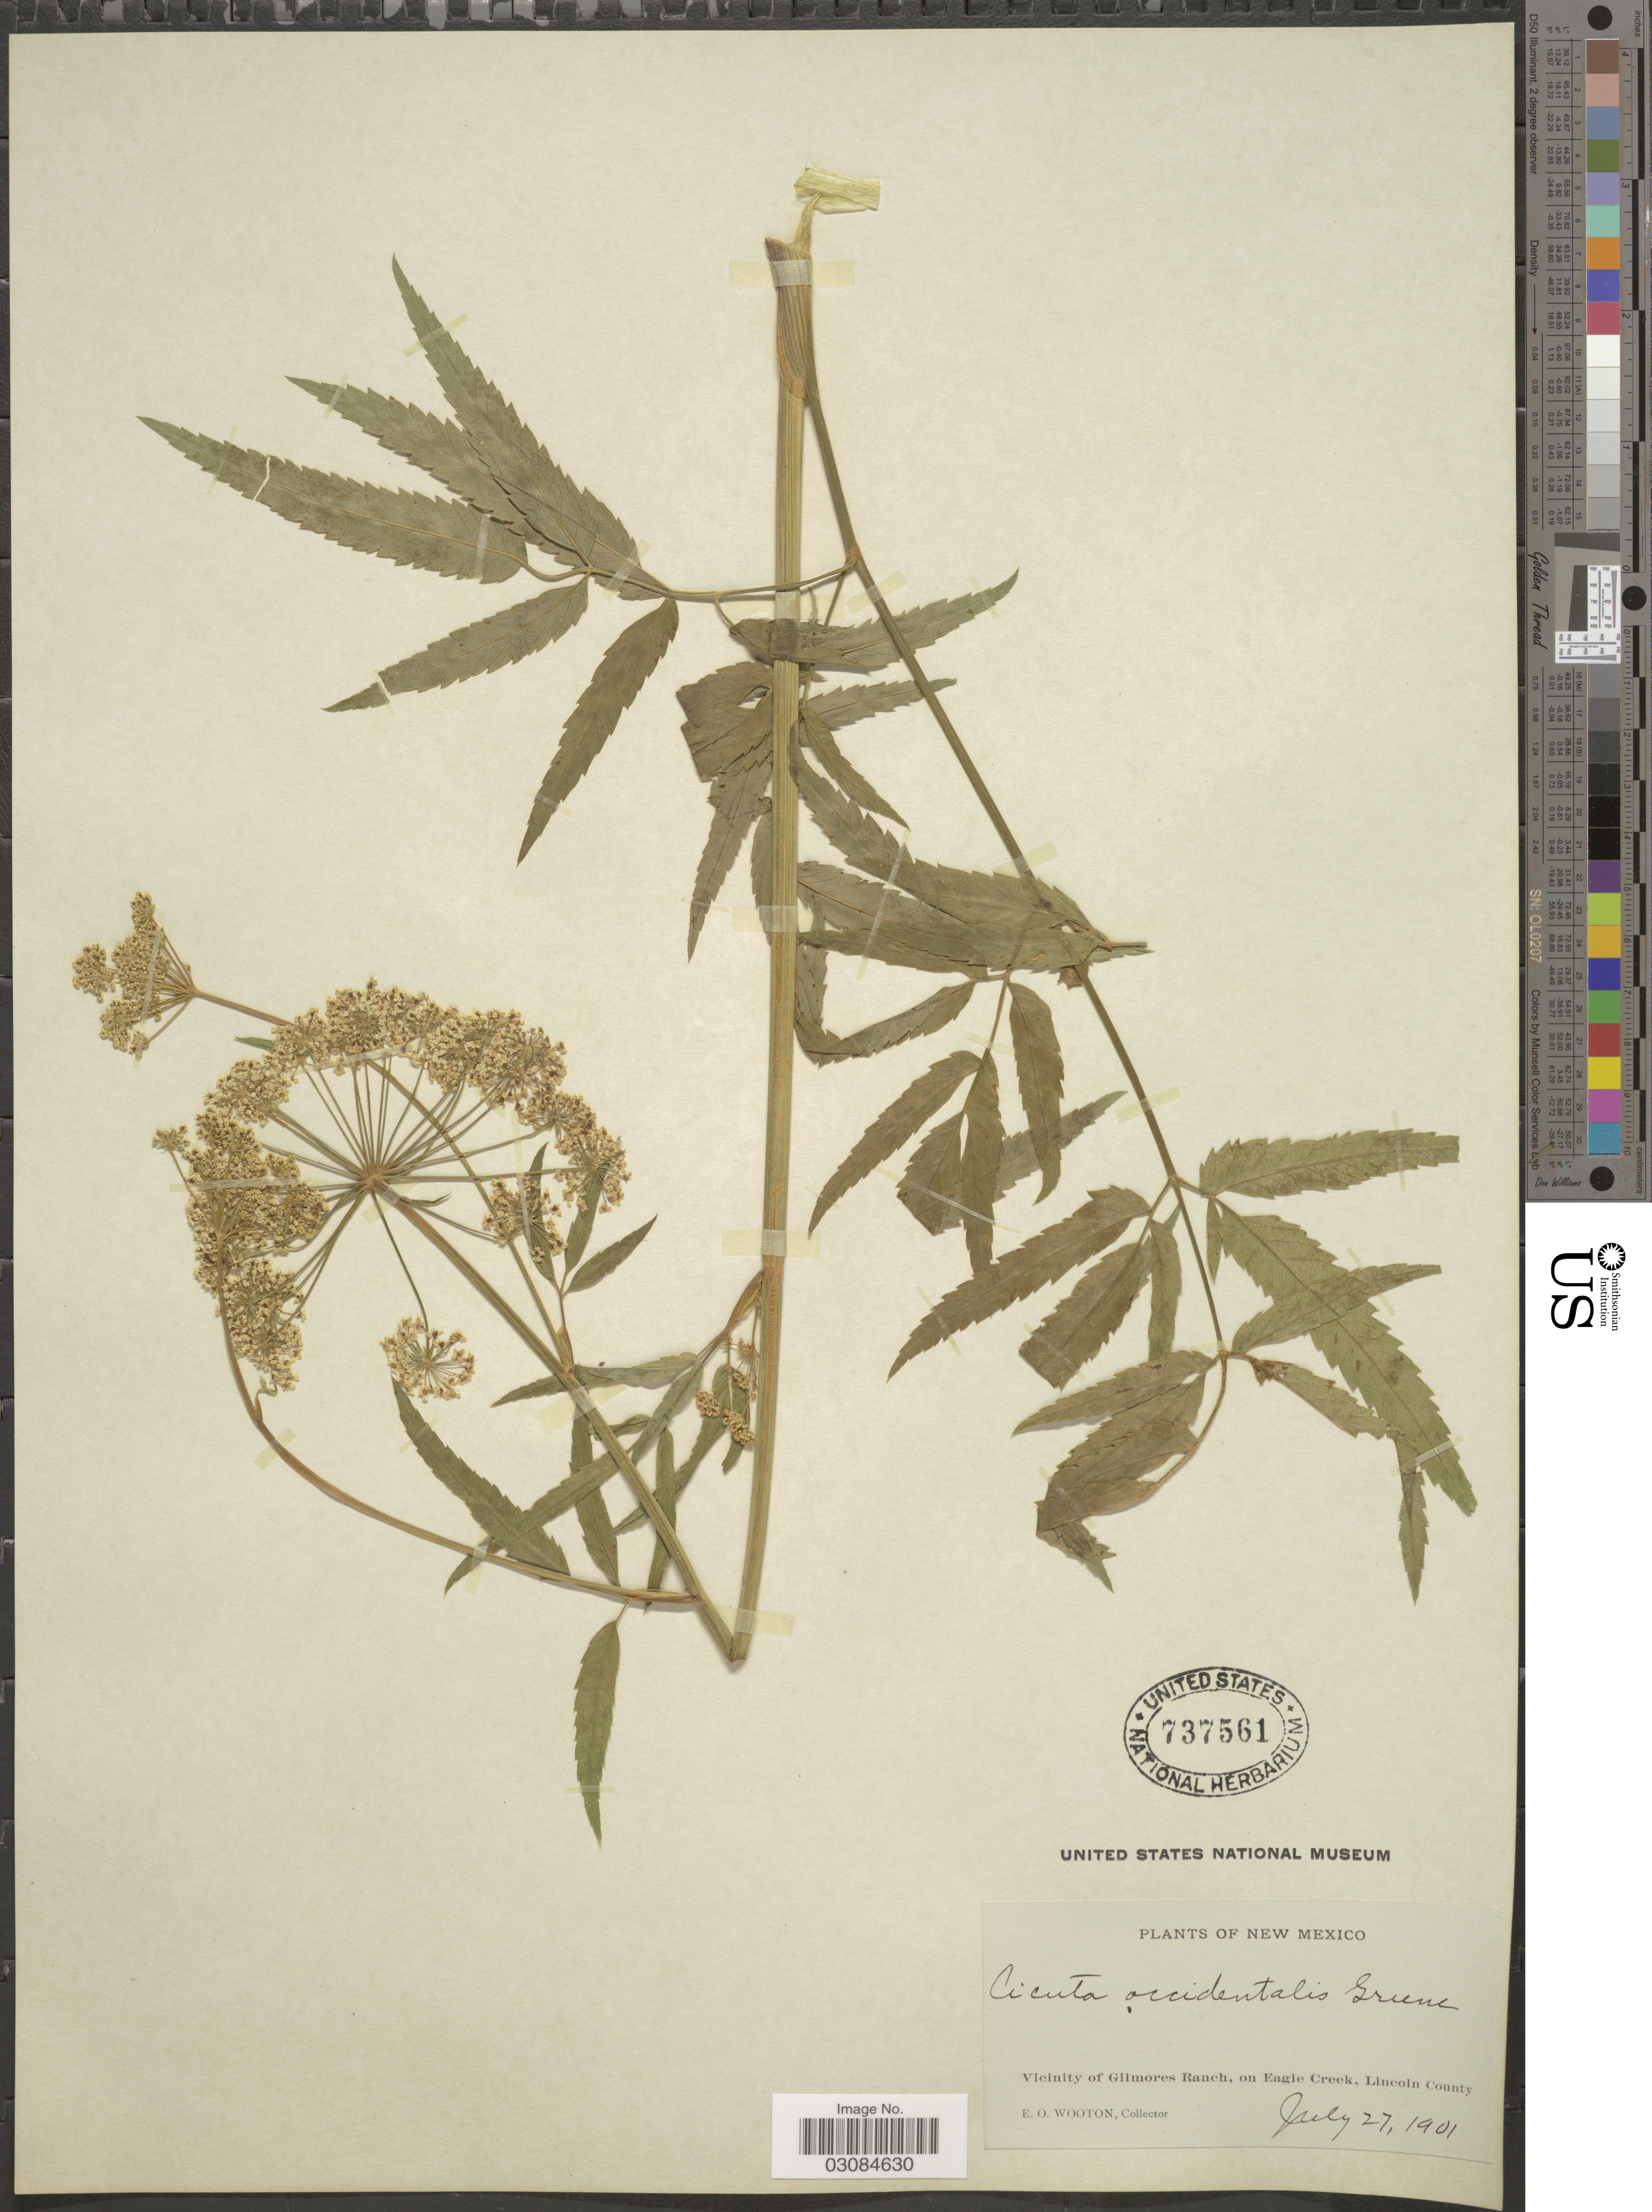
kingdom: Plantae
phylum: Tracheophyta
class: Magnoliopsida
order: Apiales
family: Apiaceae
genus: Cicuta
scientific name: Cicuta occidentalis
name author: Greene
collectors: E. O. Wooton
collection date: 1901-07-27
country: United States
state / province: New Mexico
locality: Vicinity of Gilmores Ranch, on Eagle Creek, Lincoln County.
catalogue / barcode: US 737561